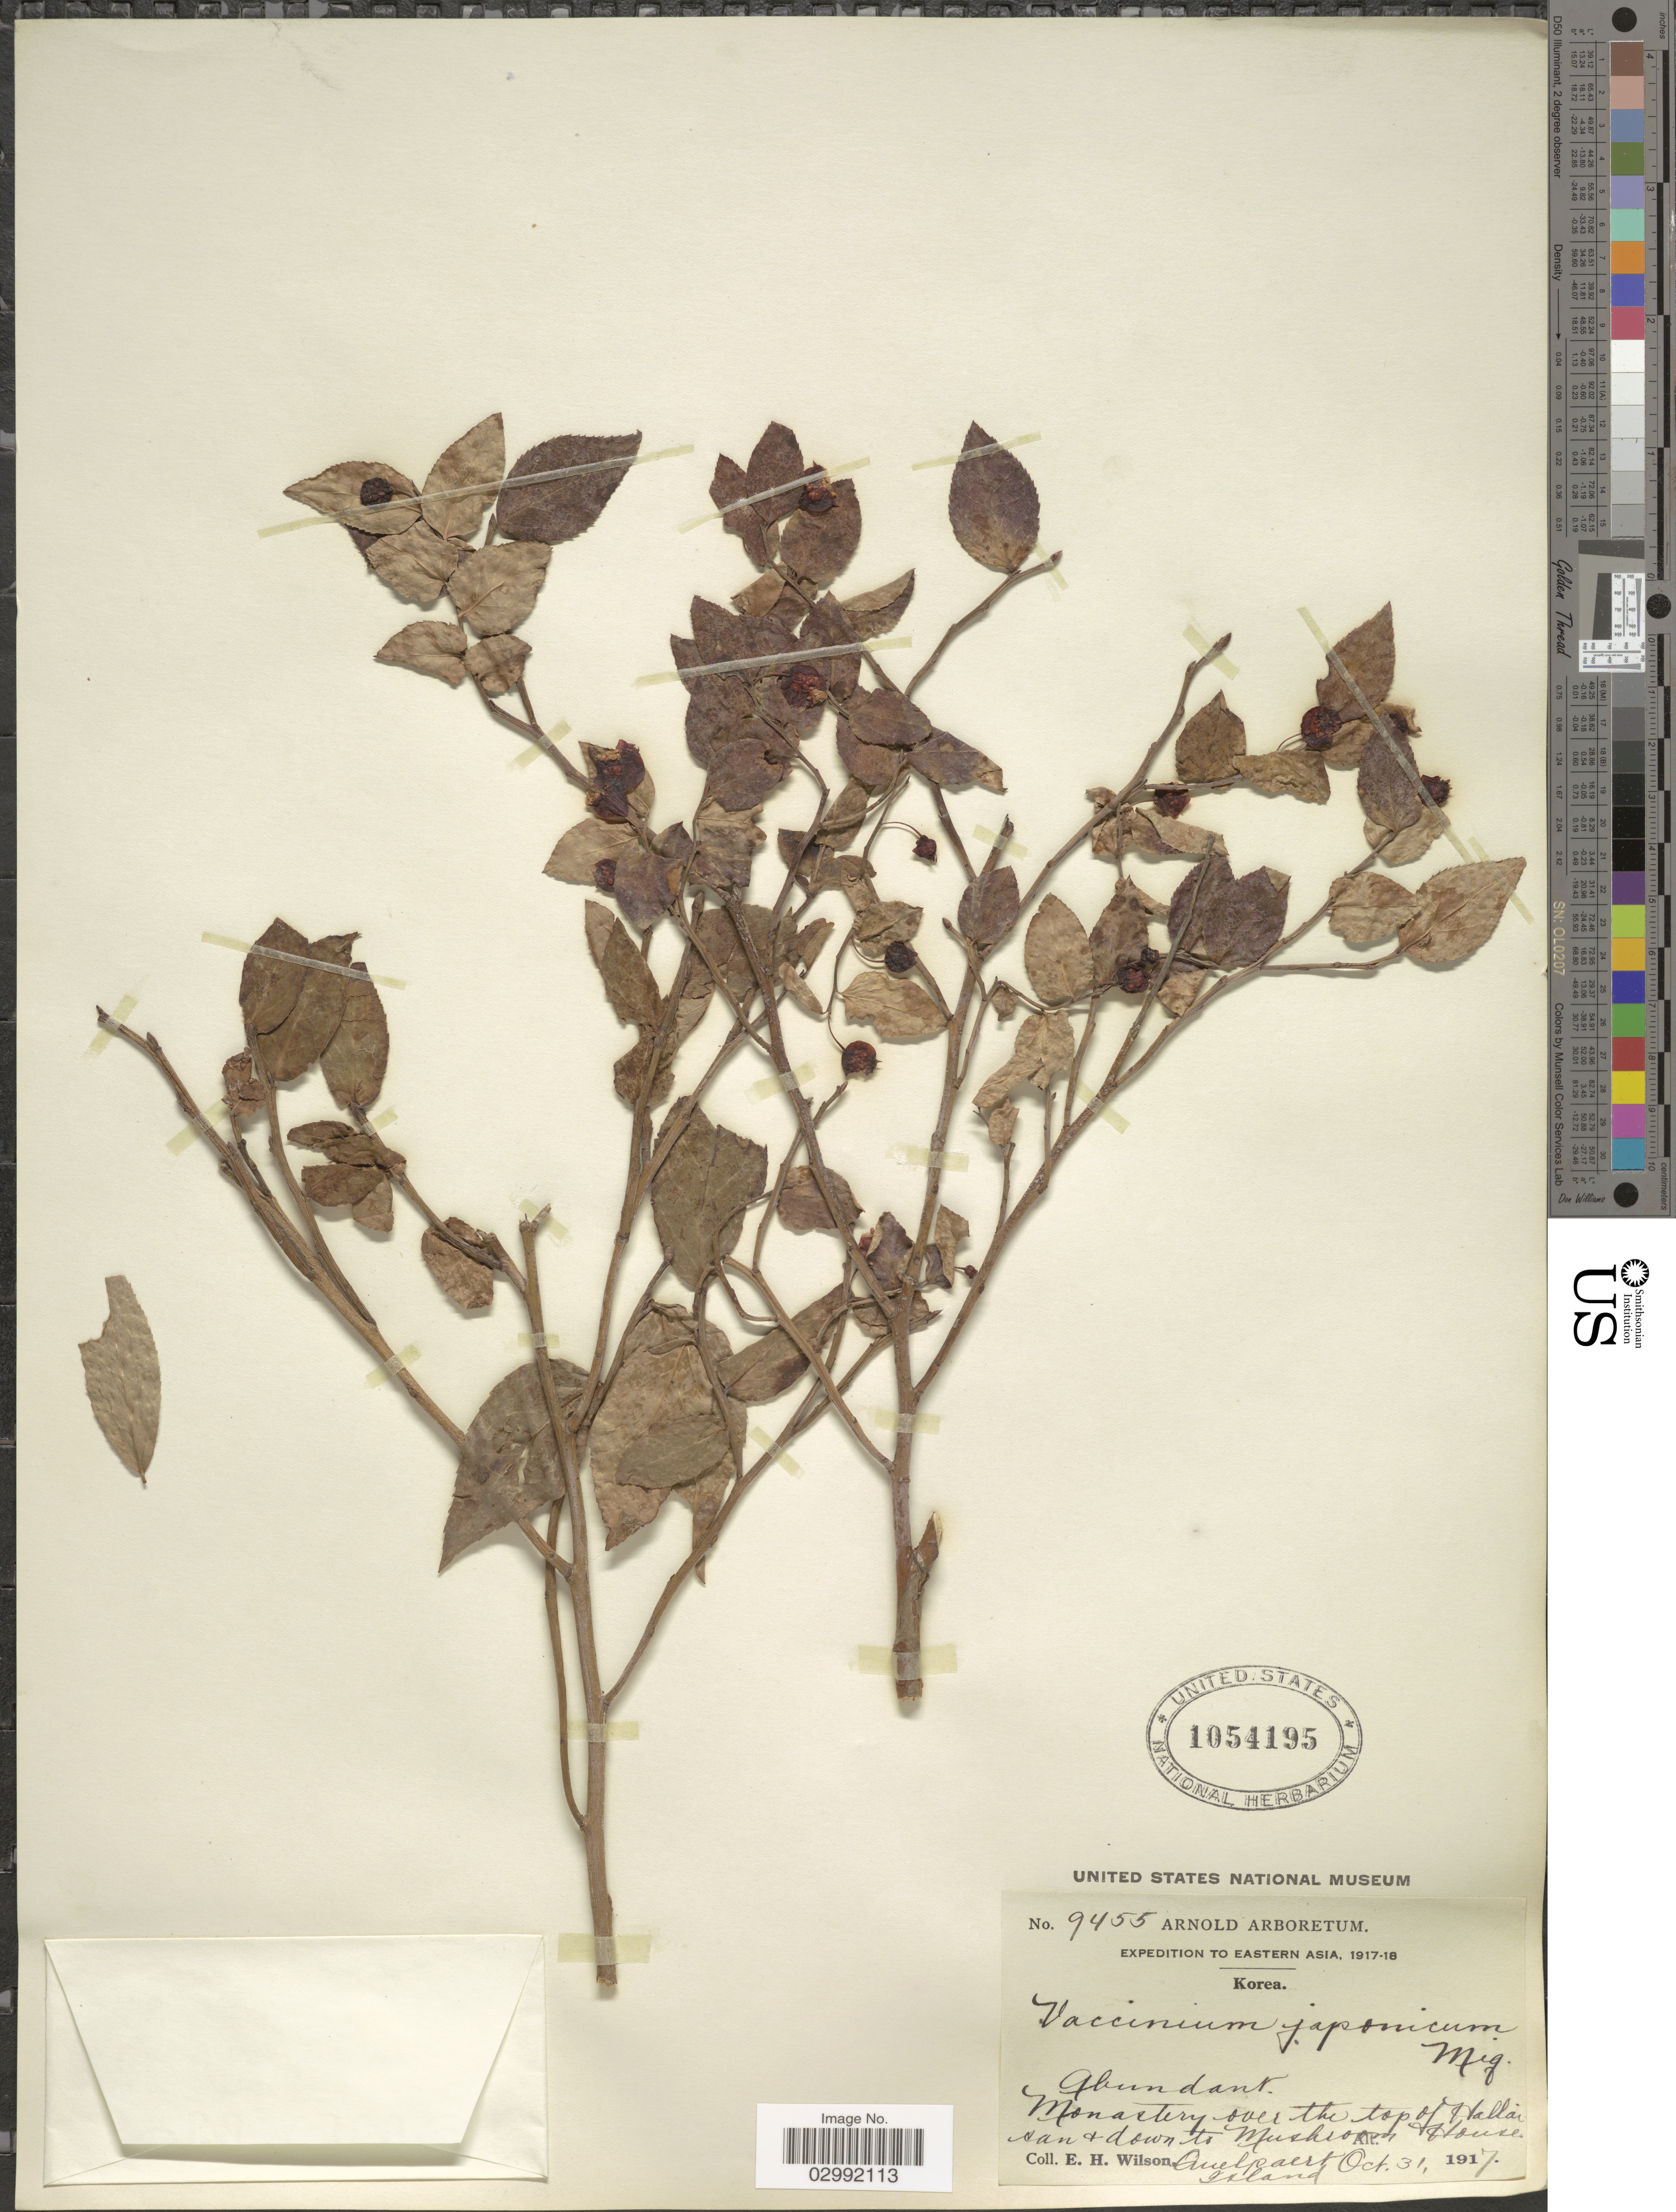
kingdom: Plantae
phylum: Tracheophyta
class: Magnoliopsida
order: Ericales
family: Ericaceae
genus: Vaccinium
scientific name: Vaccinium japonicum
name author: Miq.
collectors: E. Wilson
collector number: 9455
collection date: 1917-10-31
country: South Korea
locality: Eastern Asia, Monastery over the top of Hallai san & down to Mushroom House. Quelpaert Island.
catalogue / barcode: US 1054195